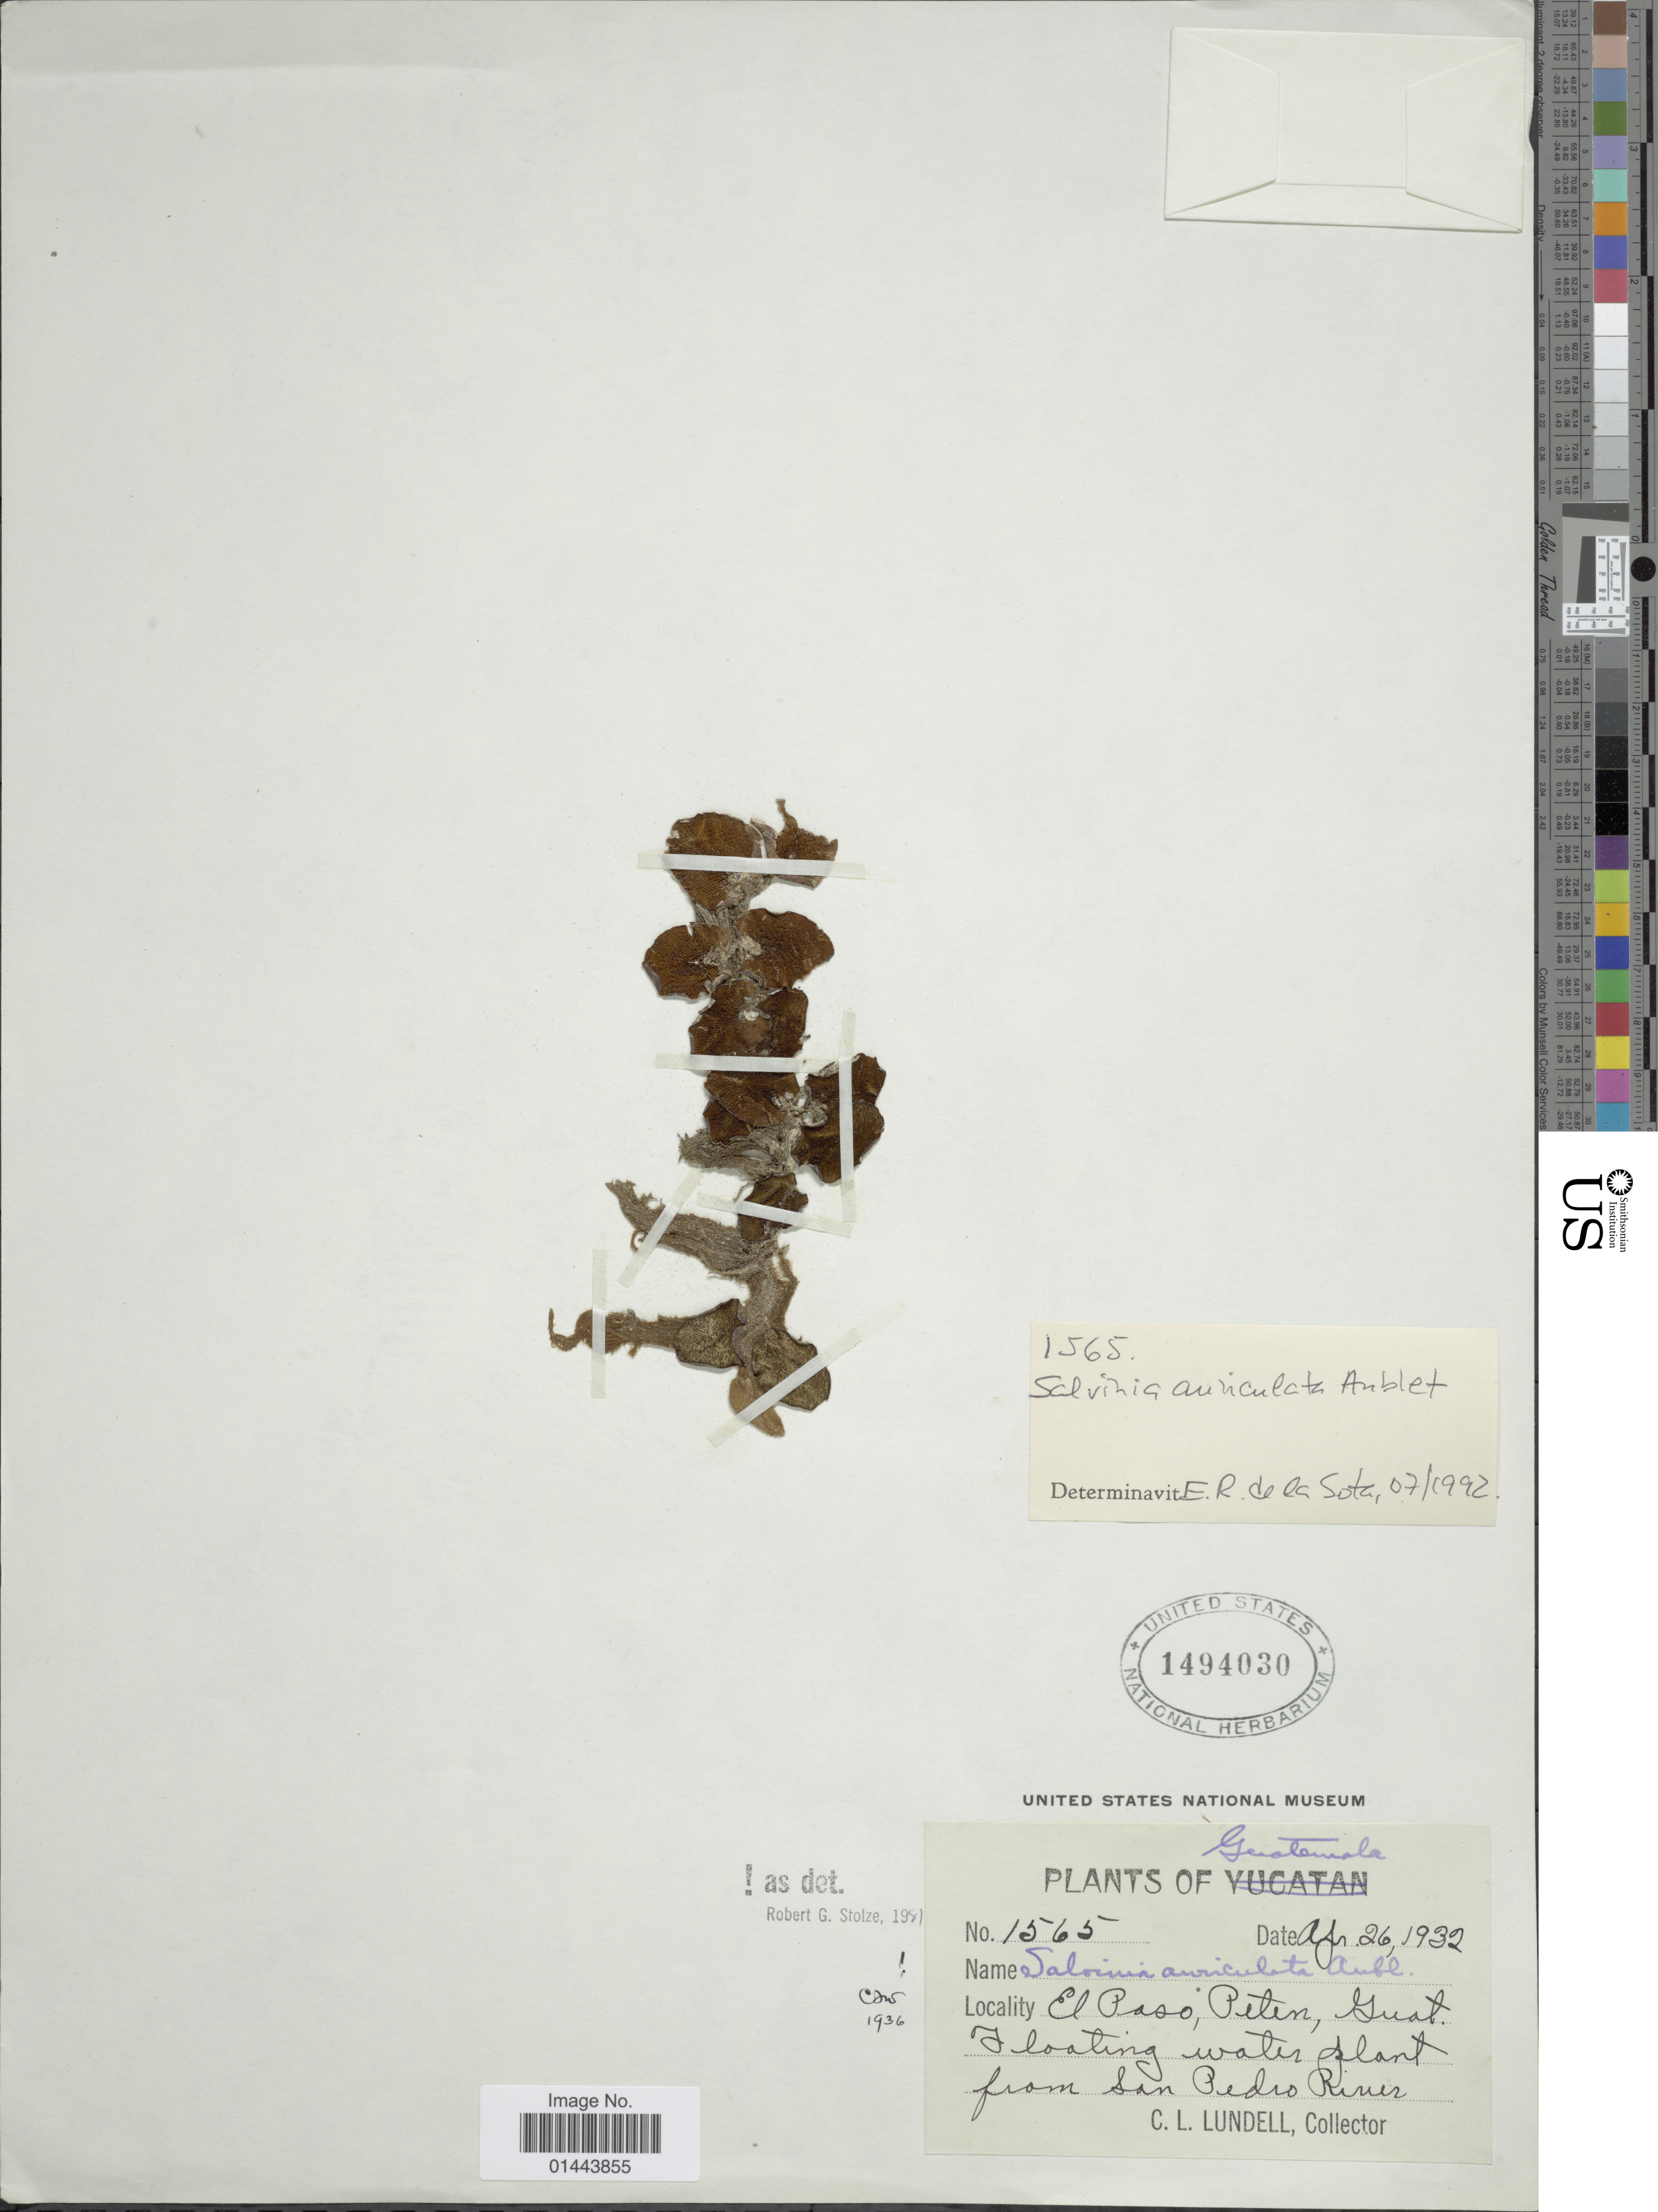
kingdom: Plantae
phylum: Tracheophyta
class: Polypodiopsida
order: Salviniales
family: Salviniaceae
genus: Salvinia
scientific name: Salvinia auriculata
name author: Aubl.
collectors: C. L. Lundell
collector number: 1565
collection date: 1932-04-26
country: Guatemala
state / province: El Petén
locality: El Paso, Peten, Guat. floaing water plant from San Pedro River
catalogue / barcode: US 1494030